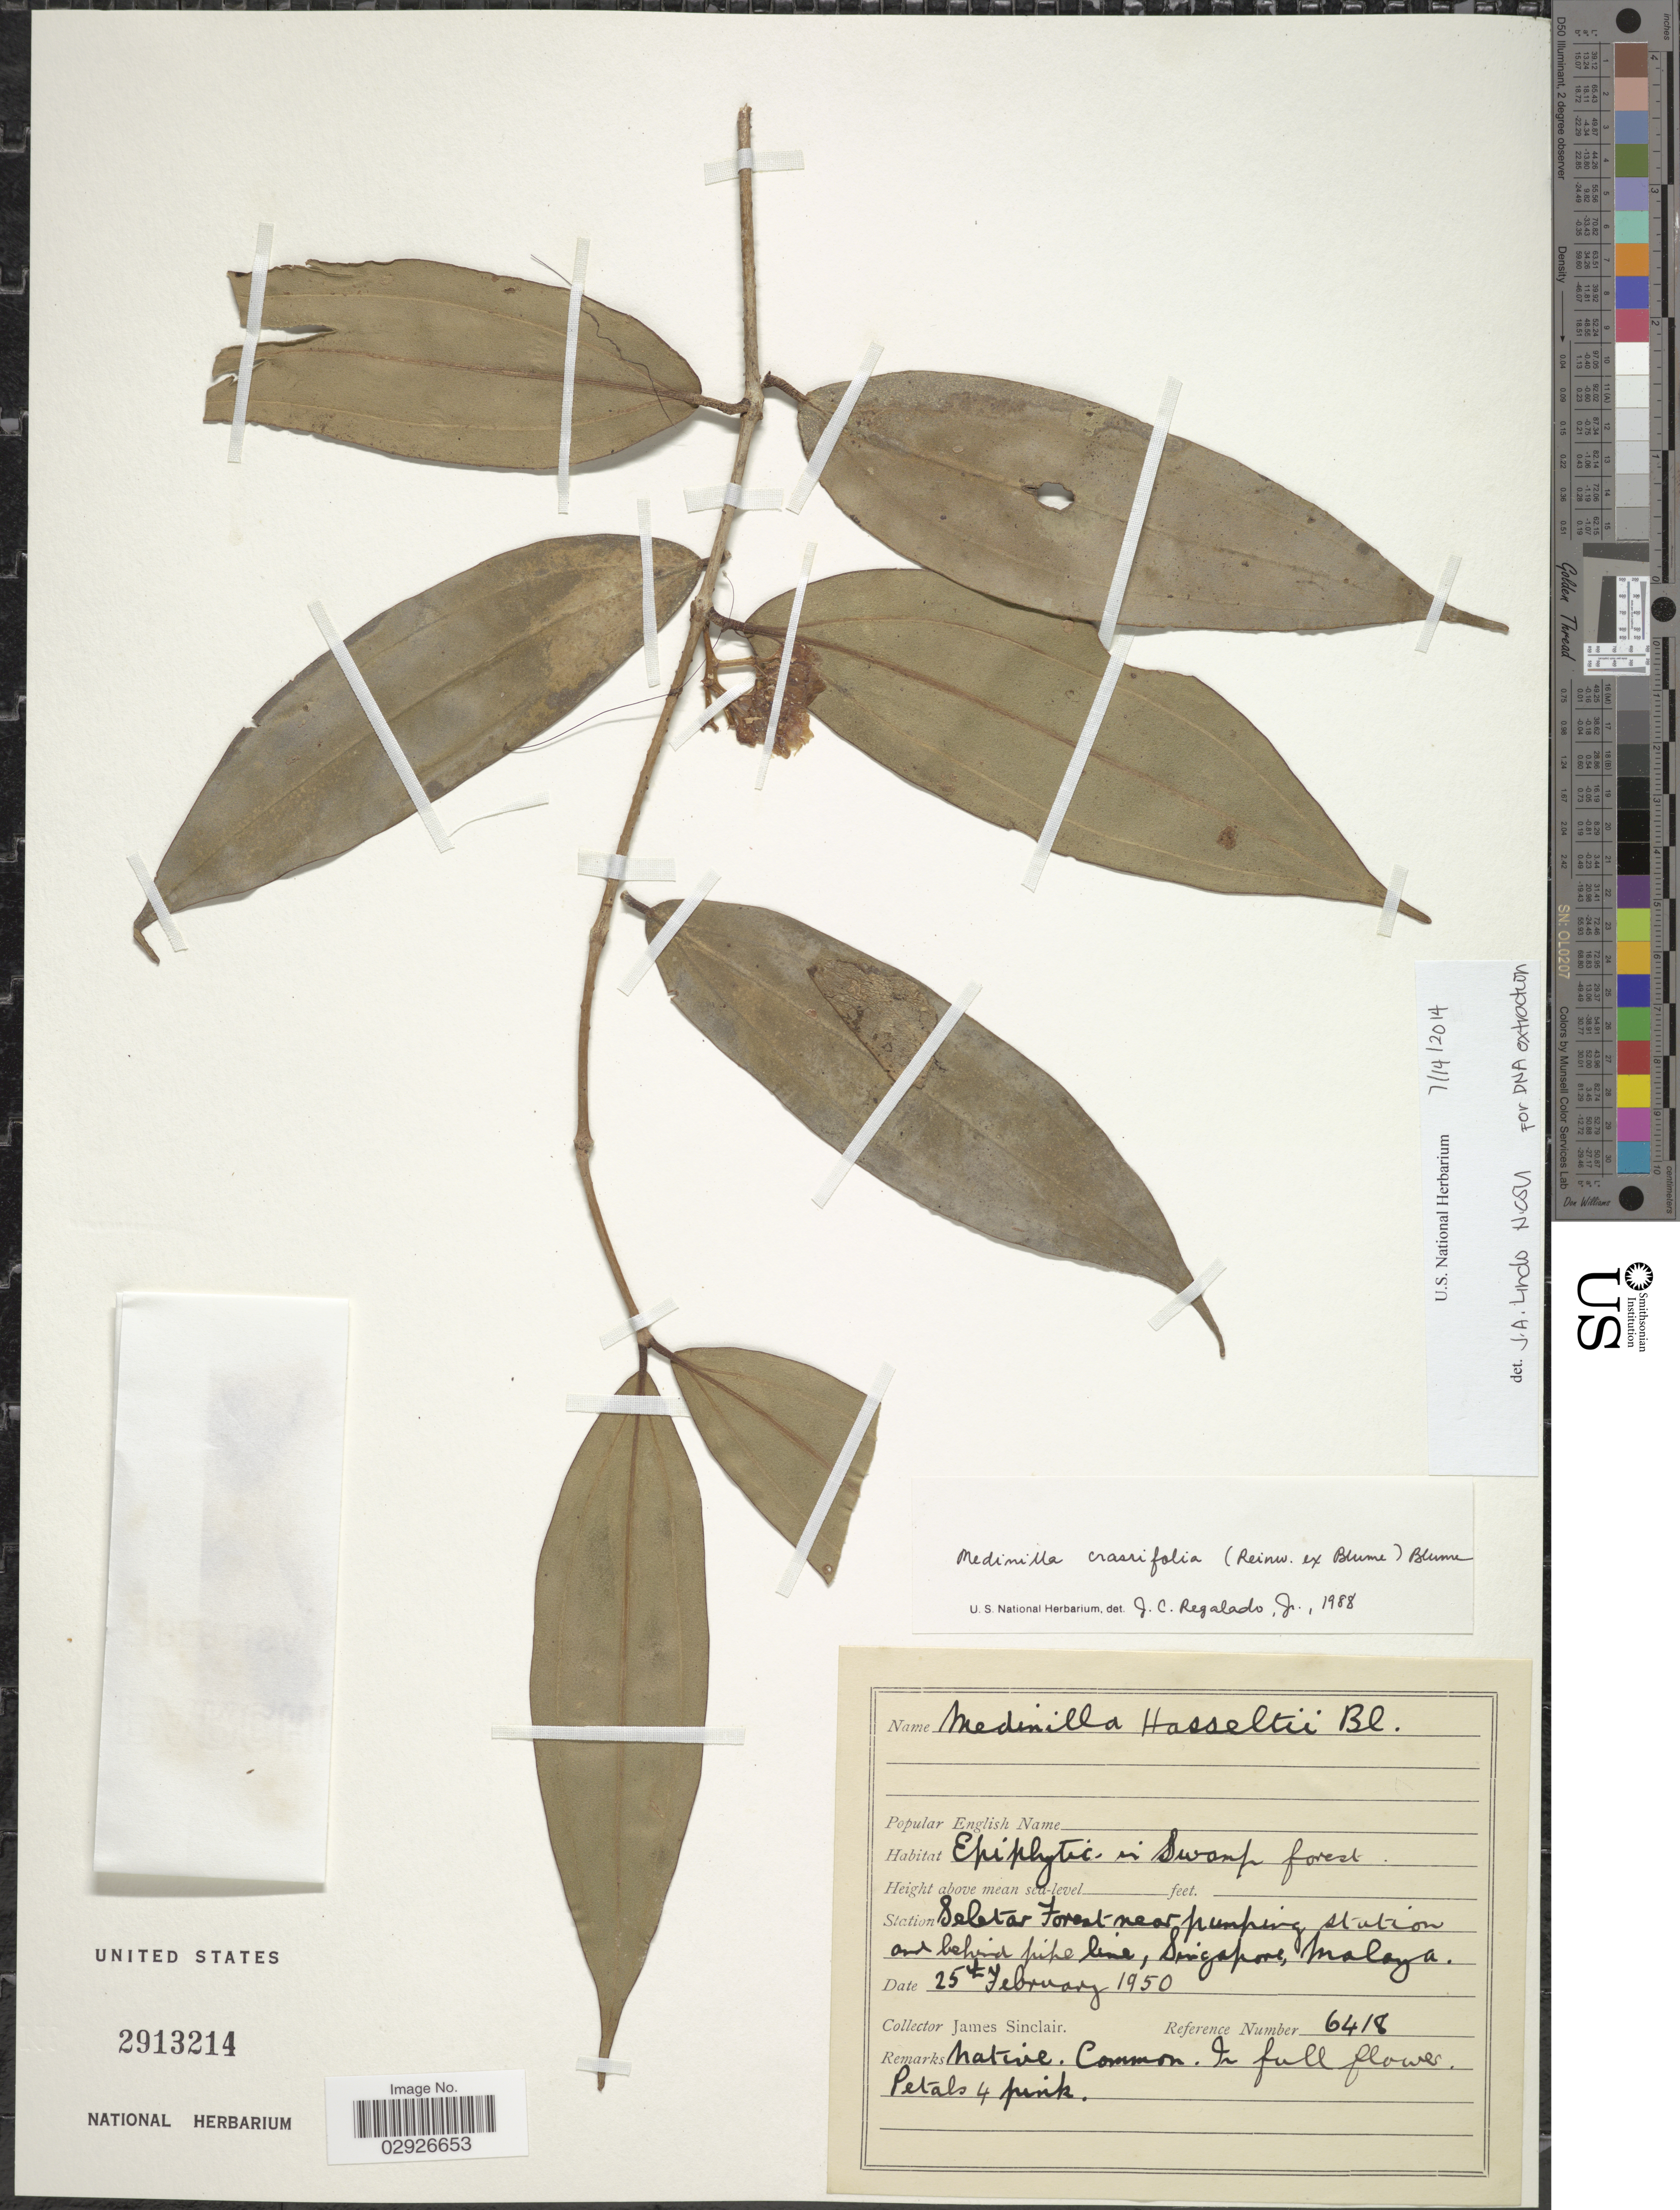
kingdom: Plantae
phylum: Tracheophyta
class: Magnoliopsida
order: Myrtales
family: Melastomataceae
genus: Medinilla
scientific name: Medinilla crassifolia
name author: Blume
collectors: J. Sinclair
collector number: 6418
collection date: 1950-02-25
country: Singapore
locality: Seletar Forest near pumping station and behind pipe line, Singapore, Malaya.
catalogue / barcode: US 2913214